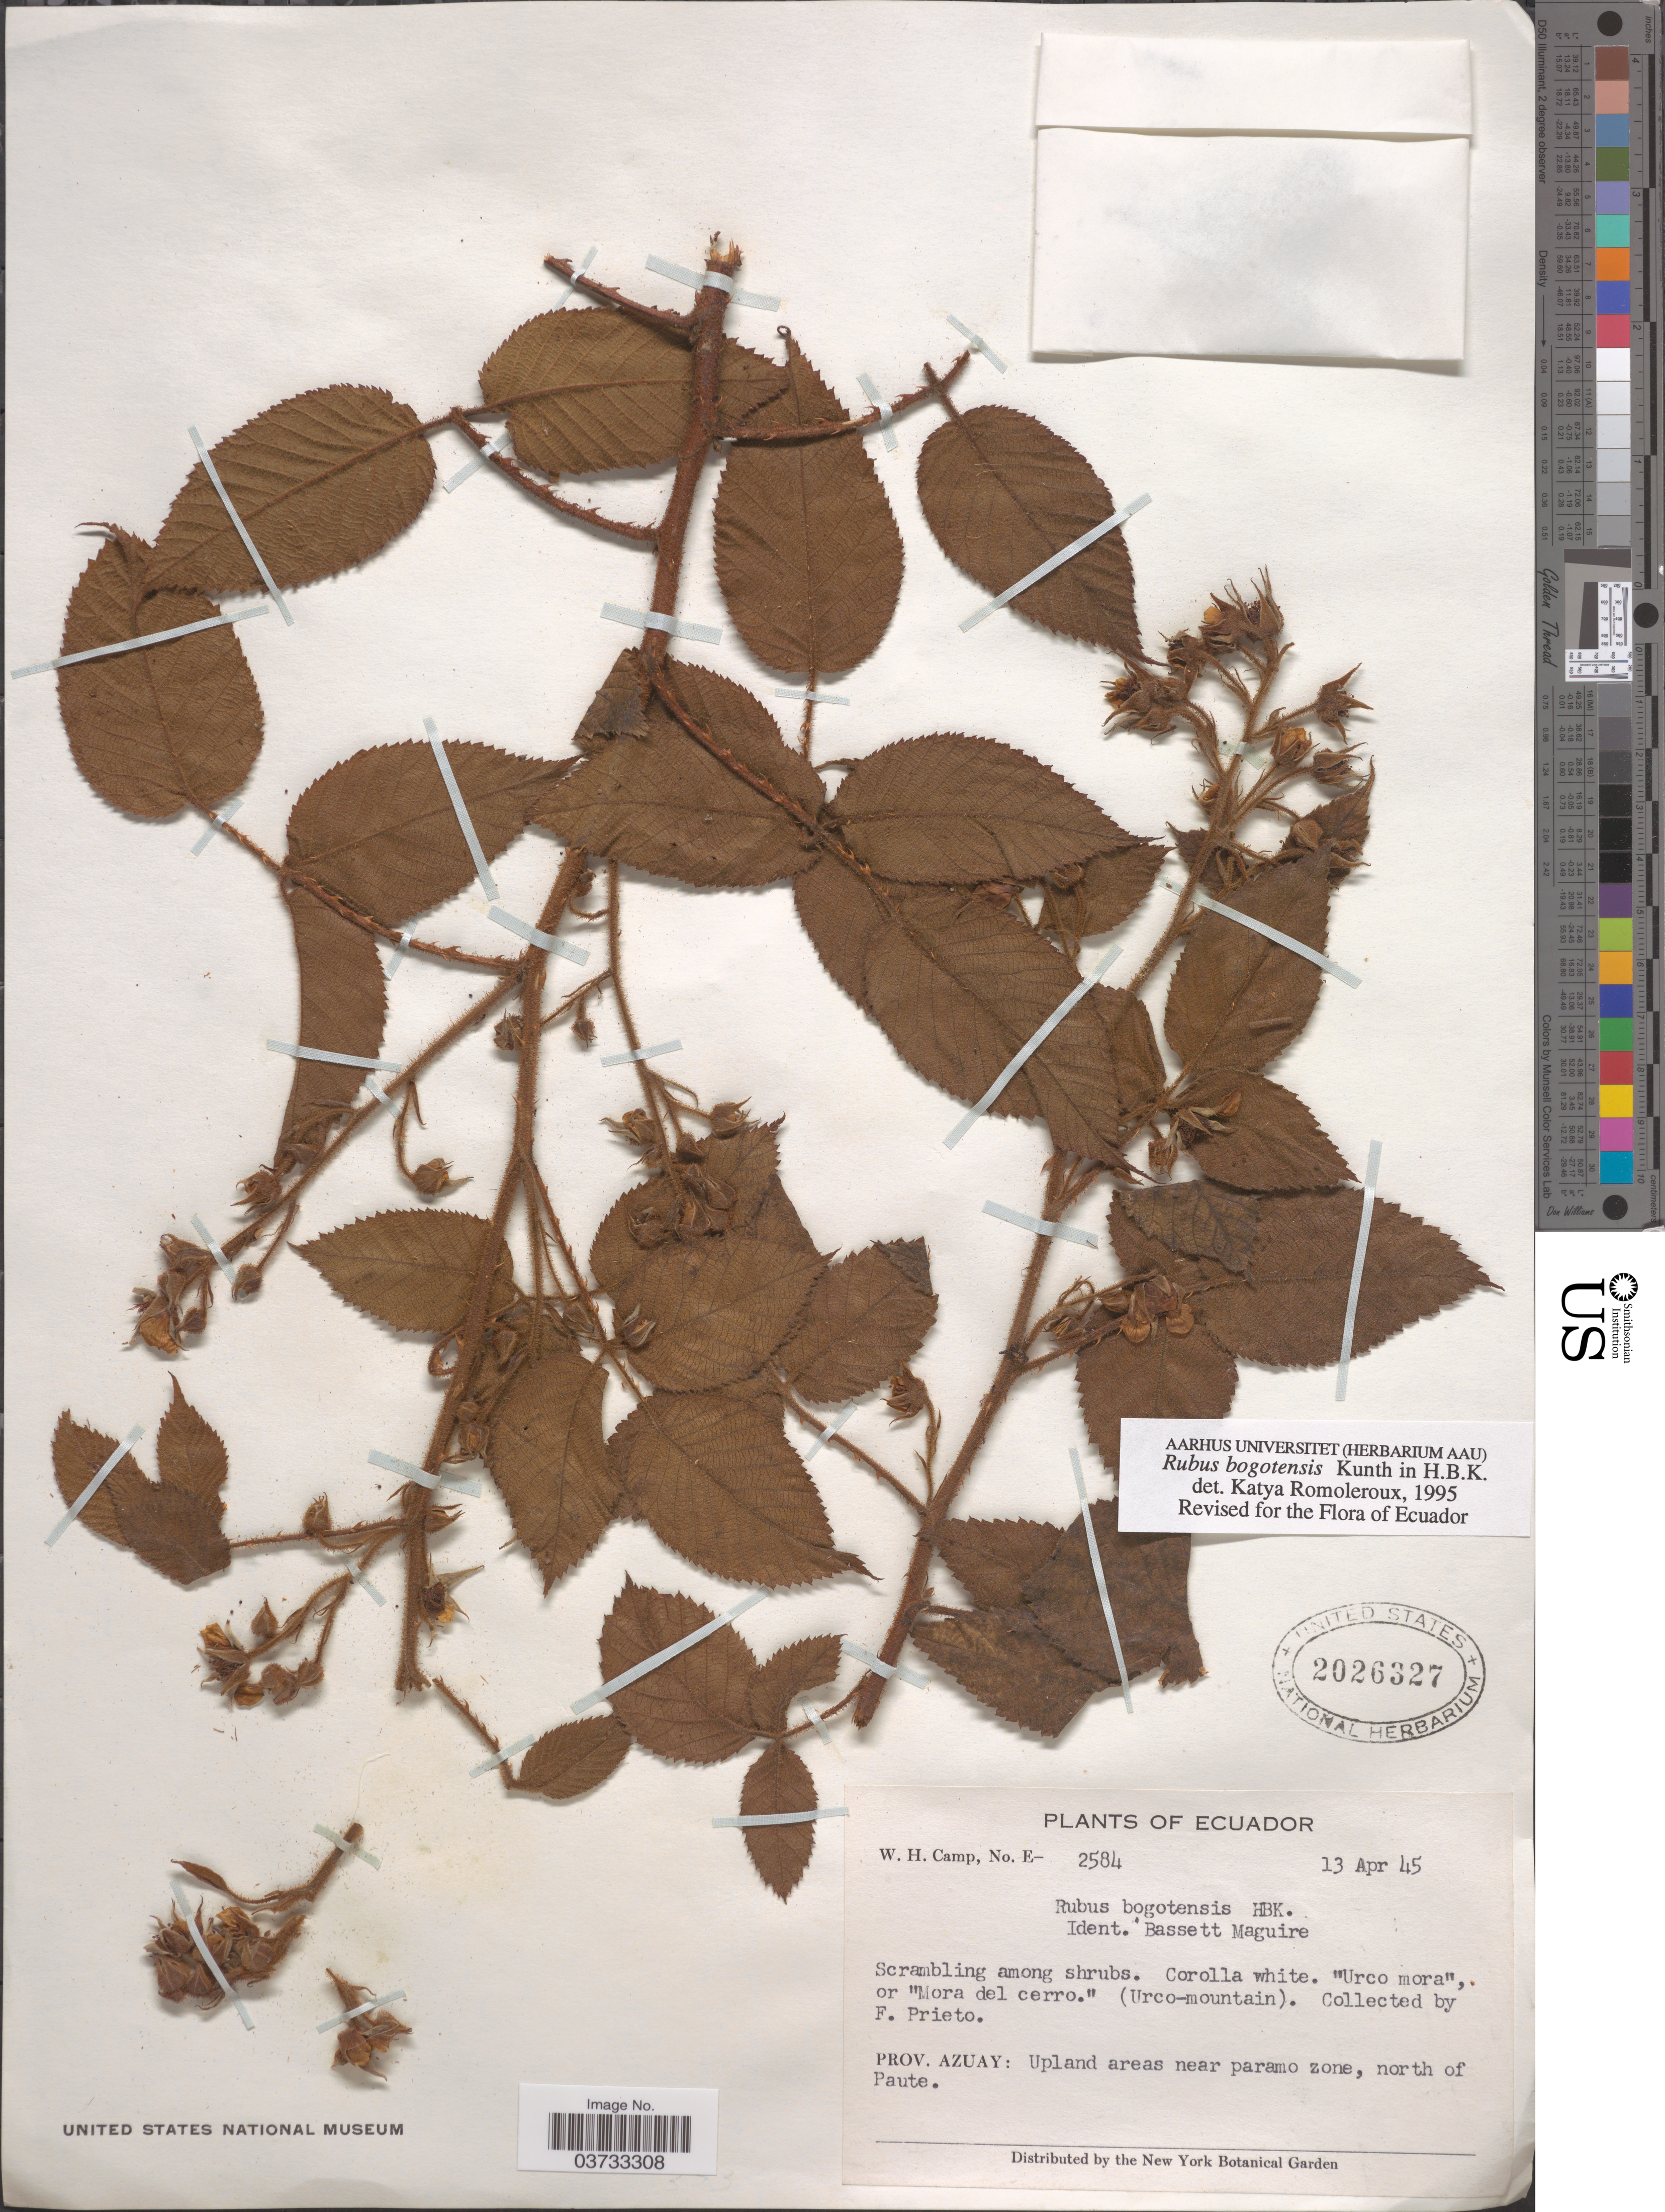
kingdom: Plantae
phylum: Tracheophyta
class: Magnoliopsida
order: Rosales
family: Rosaceae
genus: Rubus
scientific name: Rubus bogotensis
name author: Kunth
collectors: W. H. Camp & F. Prieto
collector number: E-2584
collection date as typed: Transcribed d/m/y: 13/4/45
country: Ecuador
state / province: Azuay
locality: (Urco-mountain). Upland areas near paramo zone, north of Paute.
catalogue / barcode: US 2026327